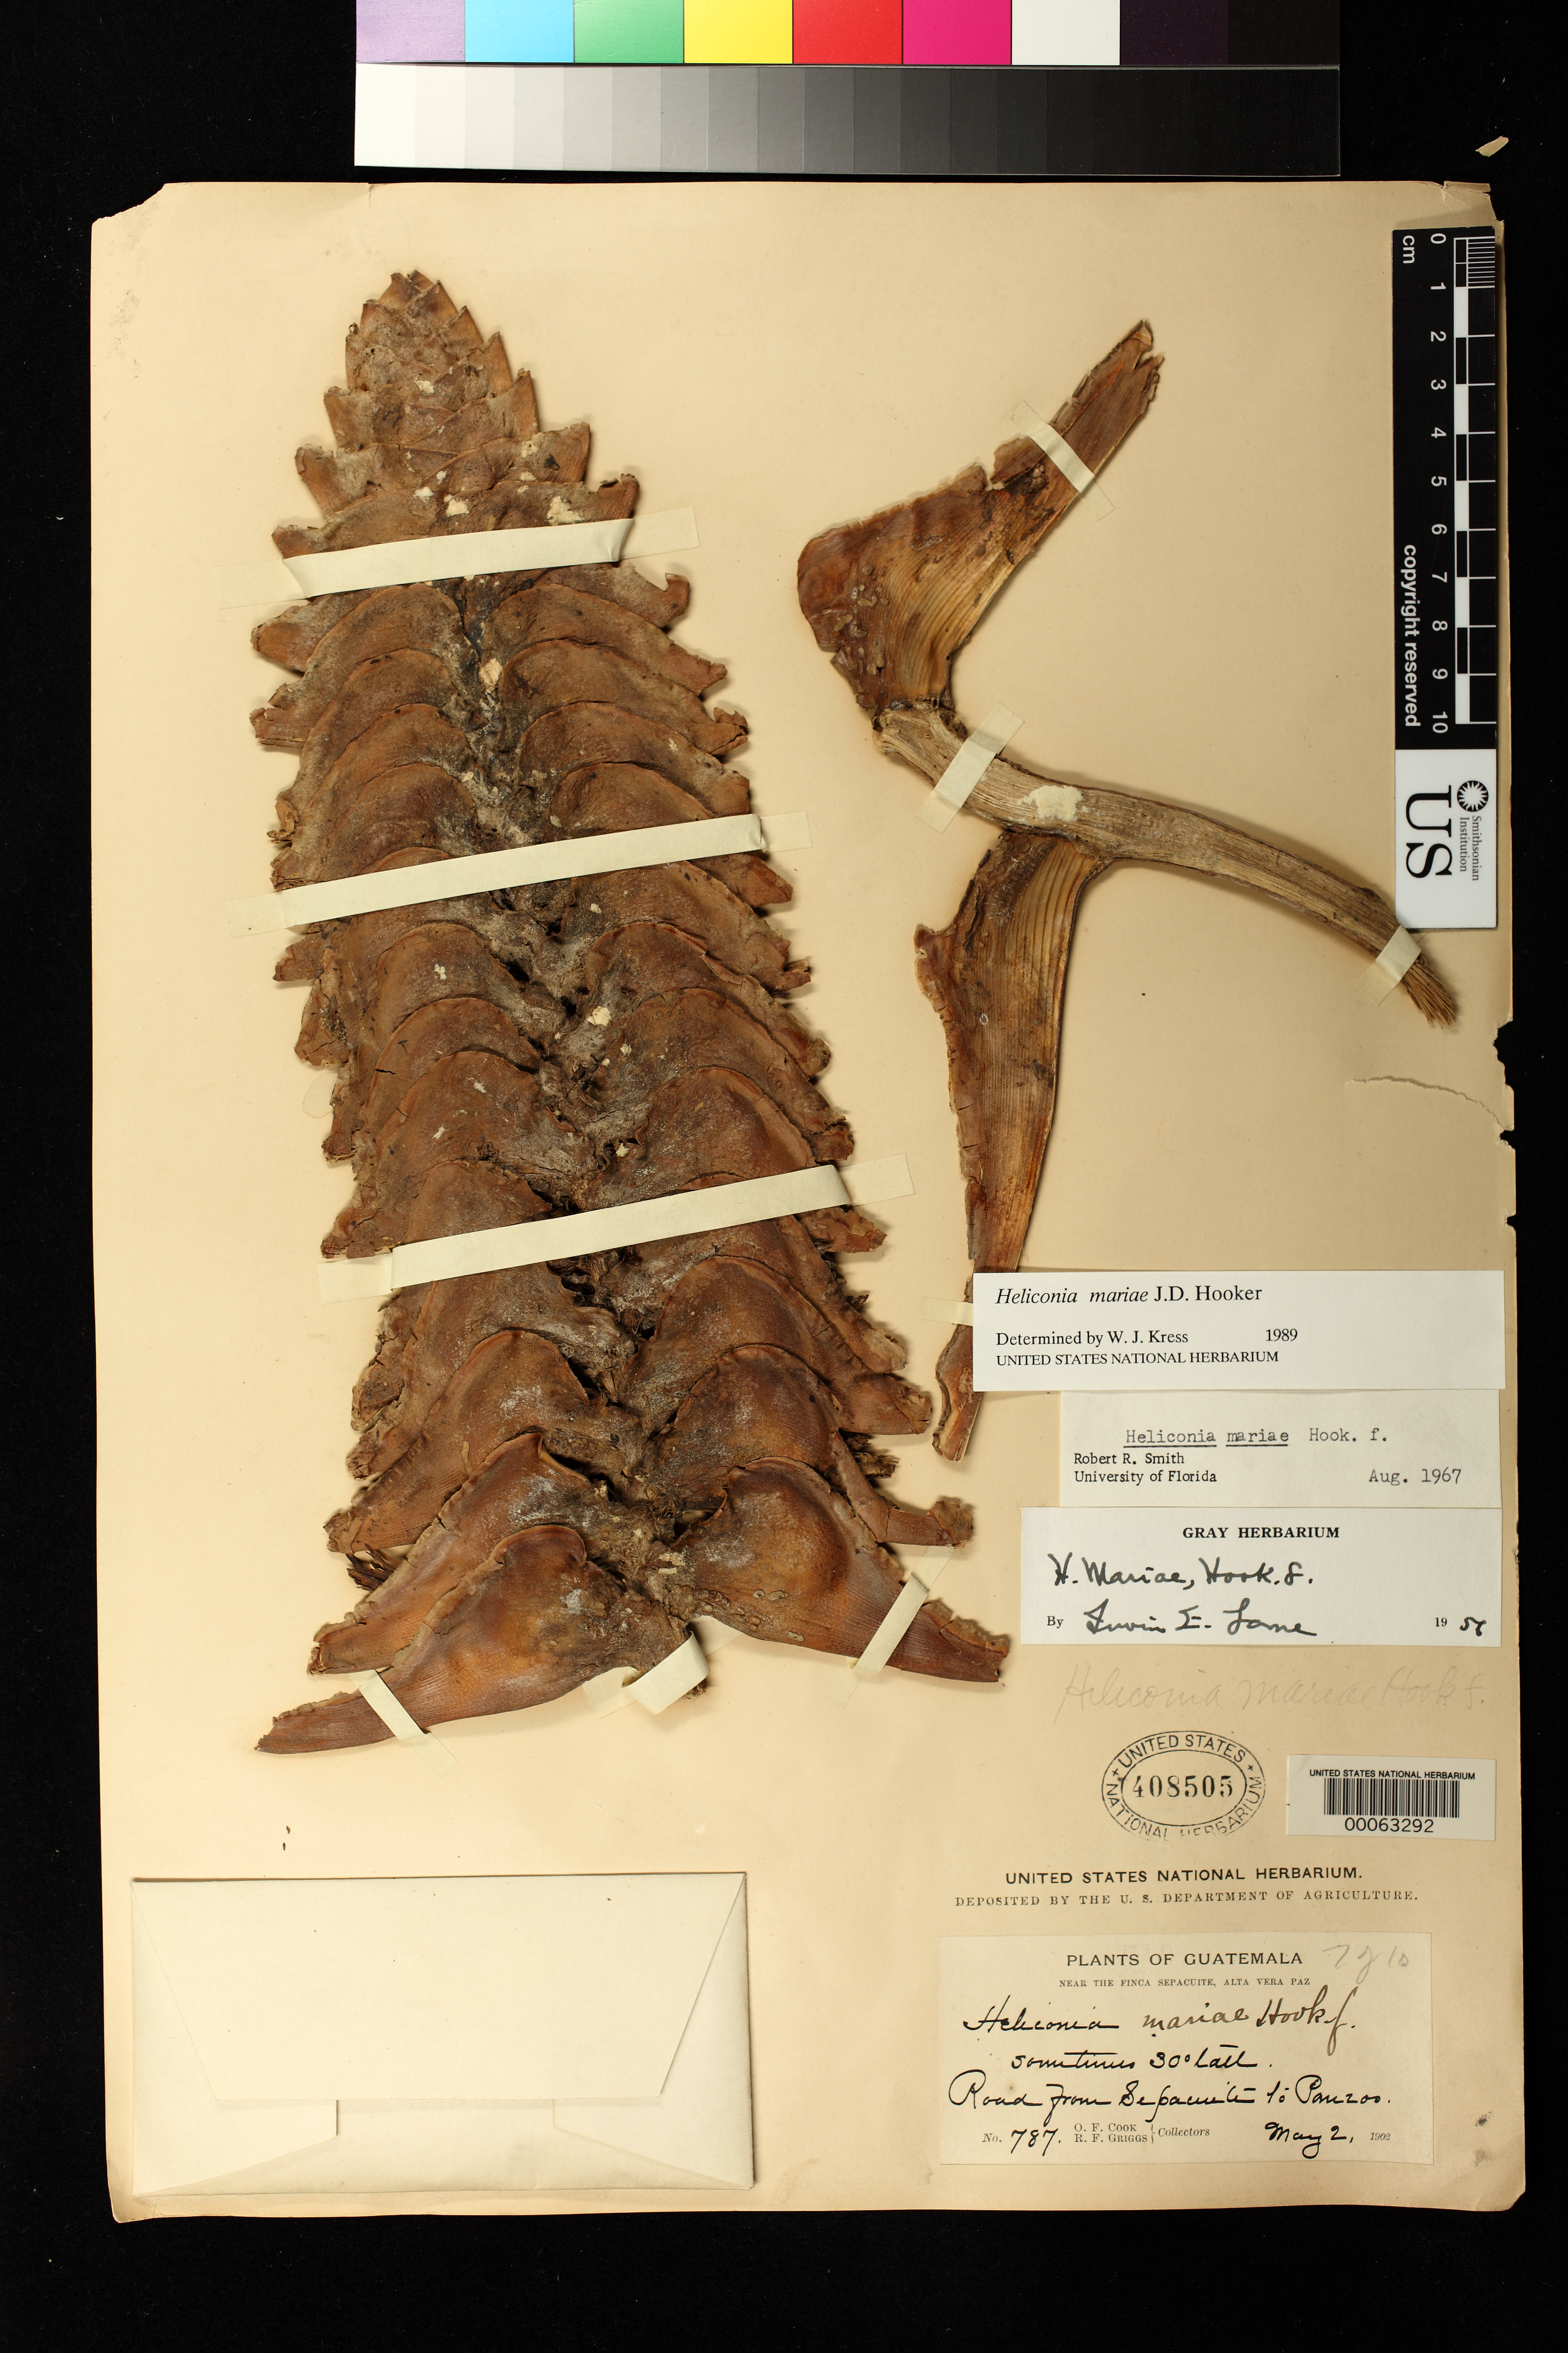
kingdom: Plantae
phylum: Tracheophyta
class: Liliopsida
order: Zingiberales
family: Heliconiaceae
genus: Heliconia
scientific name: Heliconia mariae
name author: Hook. f.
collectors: O. F. Cook & R. F. Griggs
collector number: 787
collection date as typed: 02 May 1902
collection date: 1902-05-02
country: Guatemala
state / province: Alta Verapaz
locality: Near the Finca Sepacuite; road from Sepacuite to Panzos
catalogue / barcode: US 408505